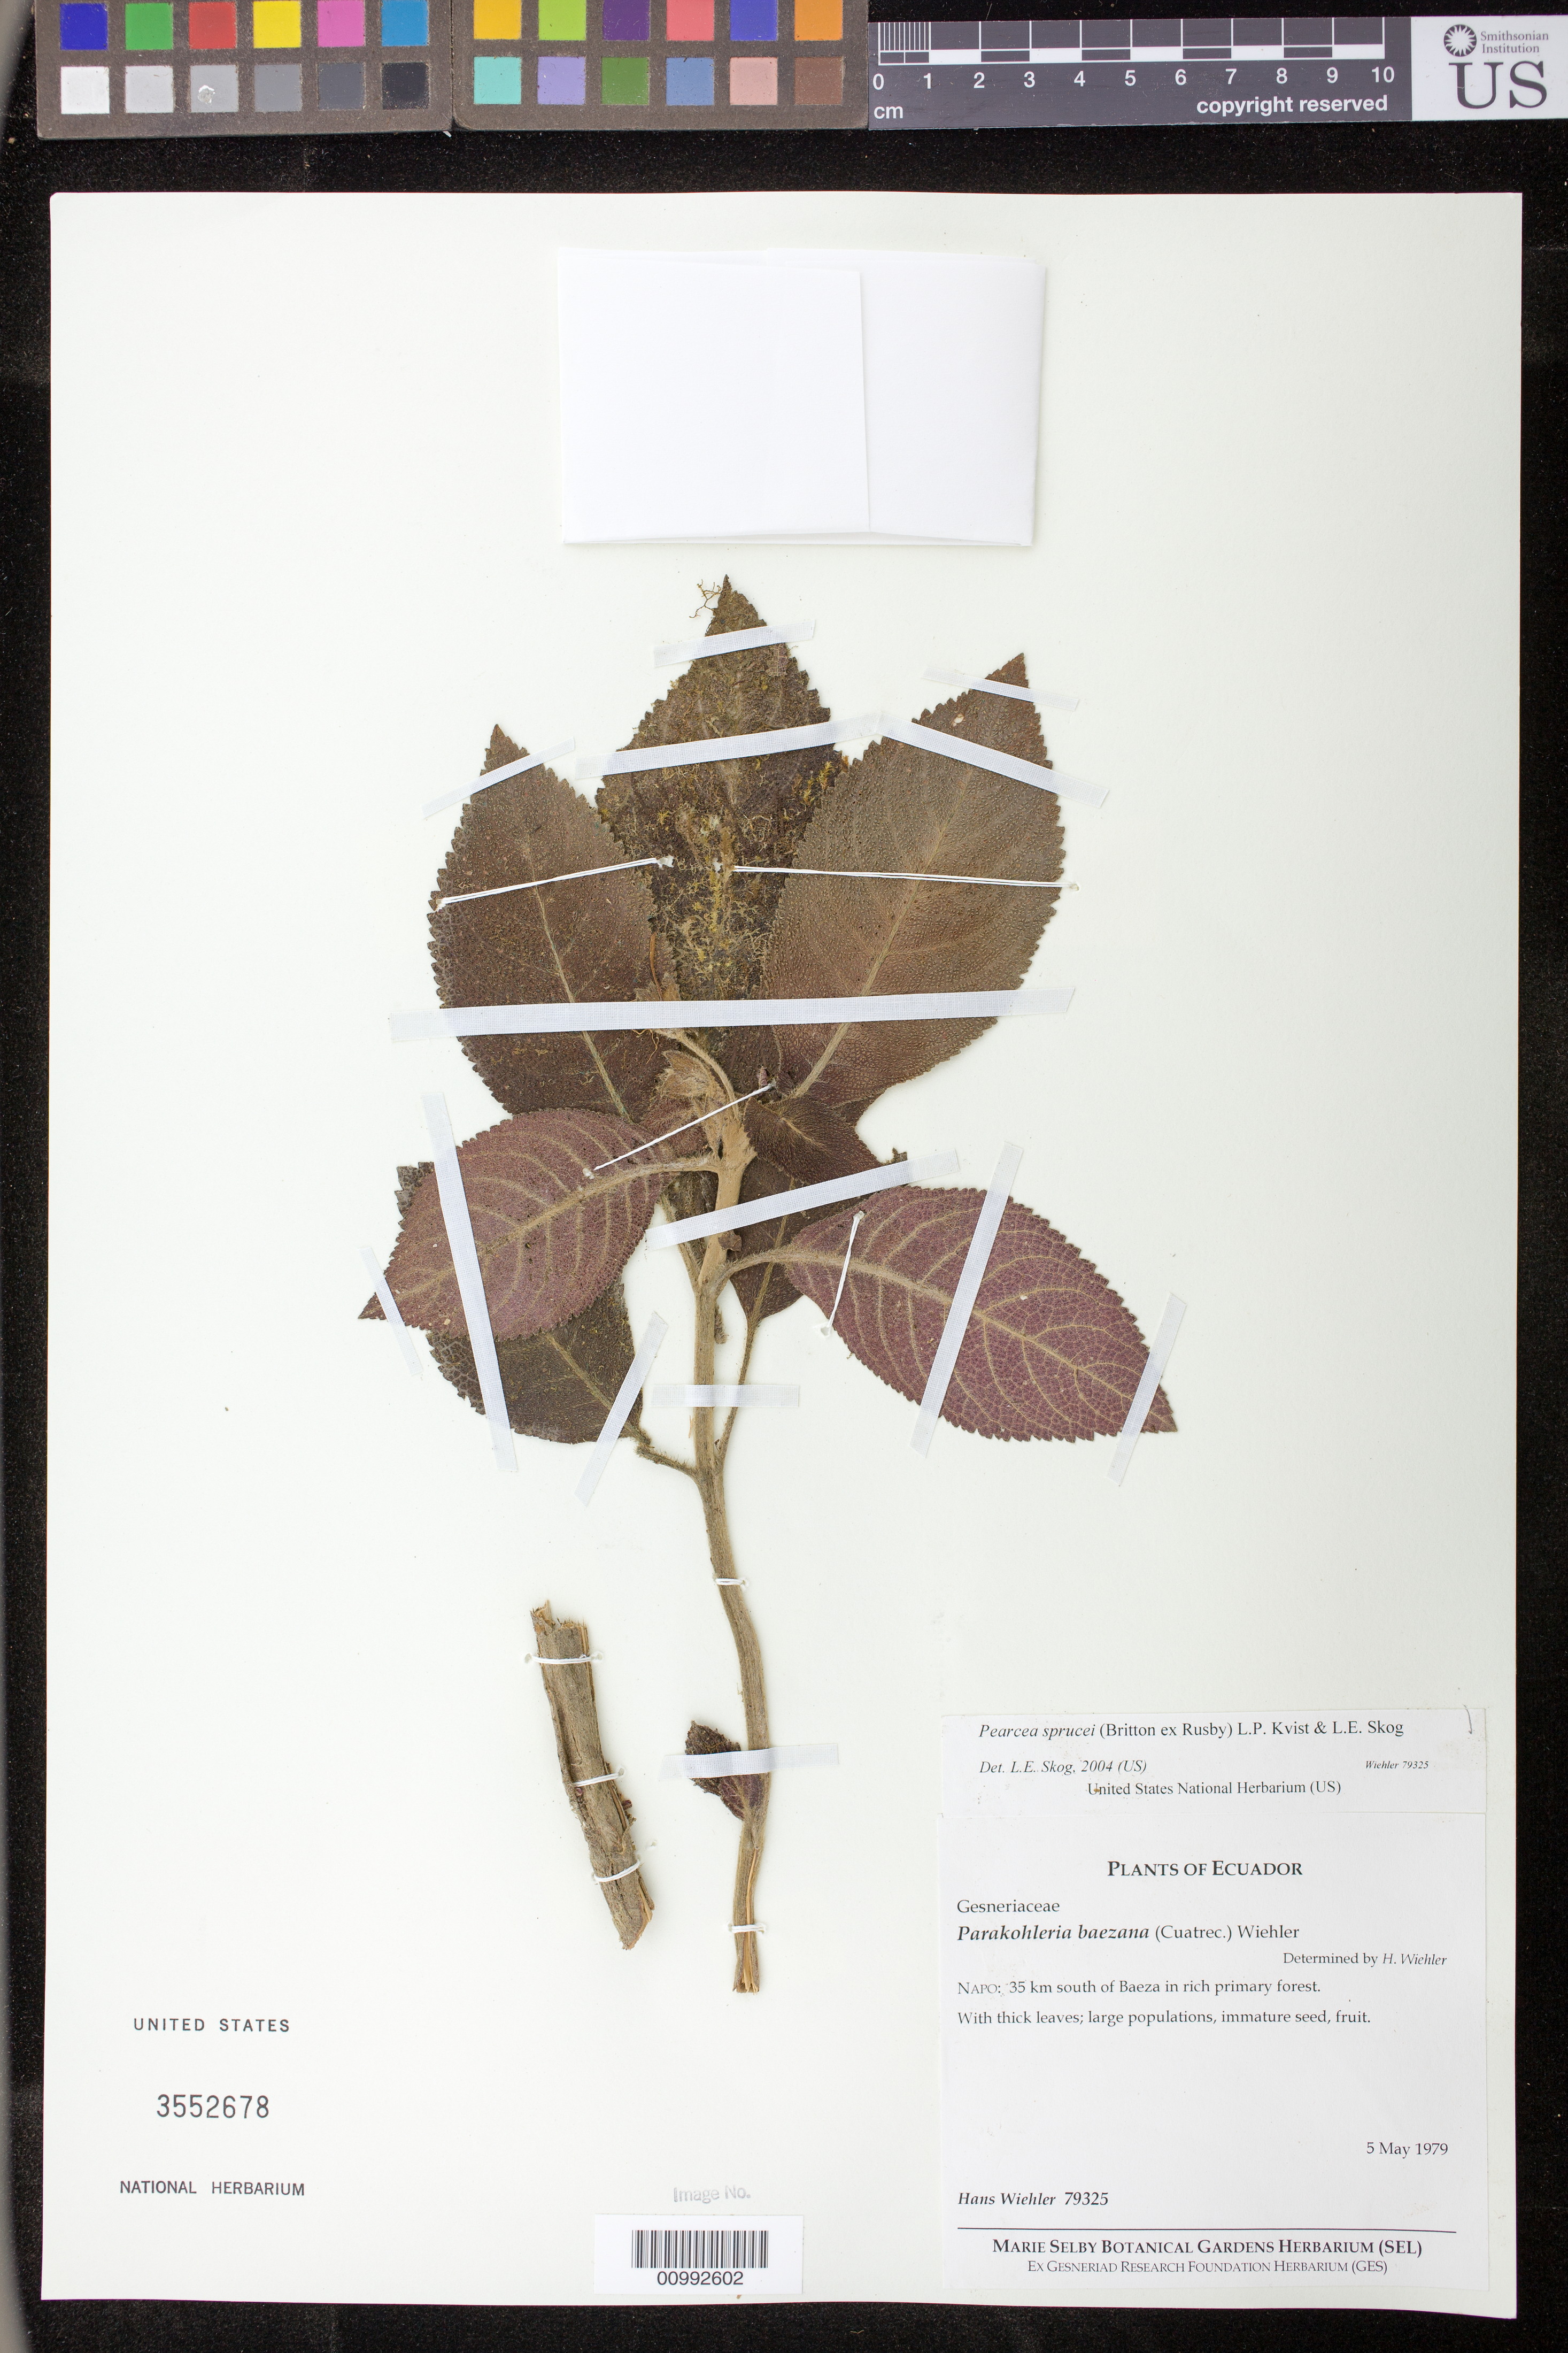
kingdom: Plantae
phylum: Tracheophyta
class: Magnoliopsida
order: Lamiales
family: Gesneriaceae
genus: Pearcea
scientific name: Pearcea sprucei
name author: (Britton) L.P. Kvist & L.E. Skog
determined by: Skog, Laurence E.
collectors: H. J. Wiehler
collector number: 79325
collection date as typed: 05 May 1979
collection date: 1979-05-05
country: Ecuador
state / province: Napo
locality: Napo: 35 km south of Baeza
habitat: Rich primary forest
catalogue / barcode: US 3552678